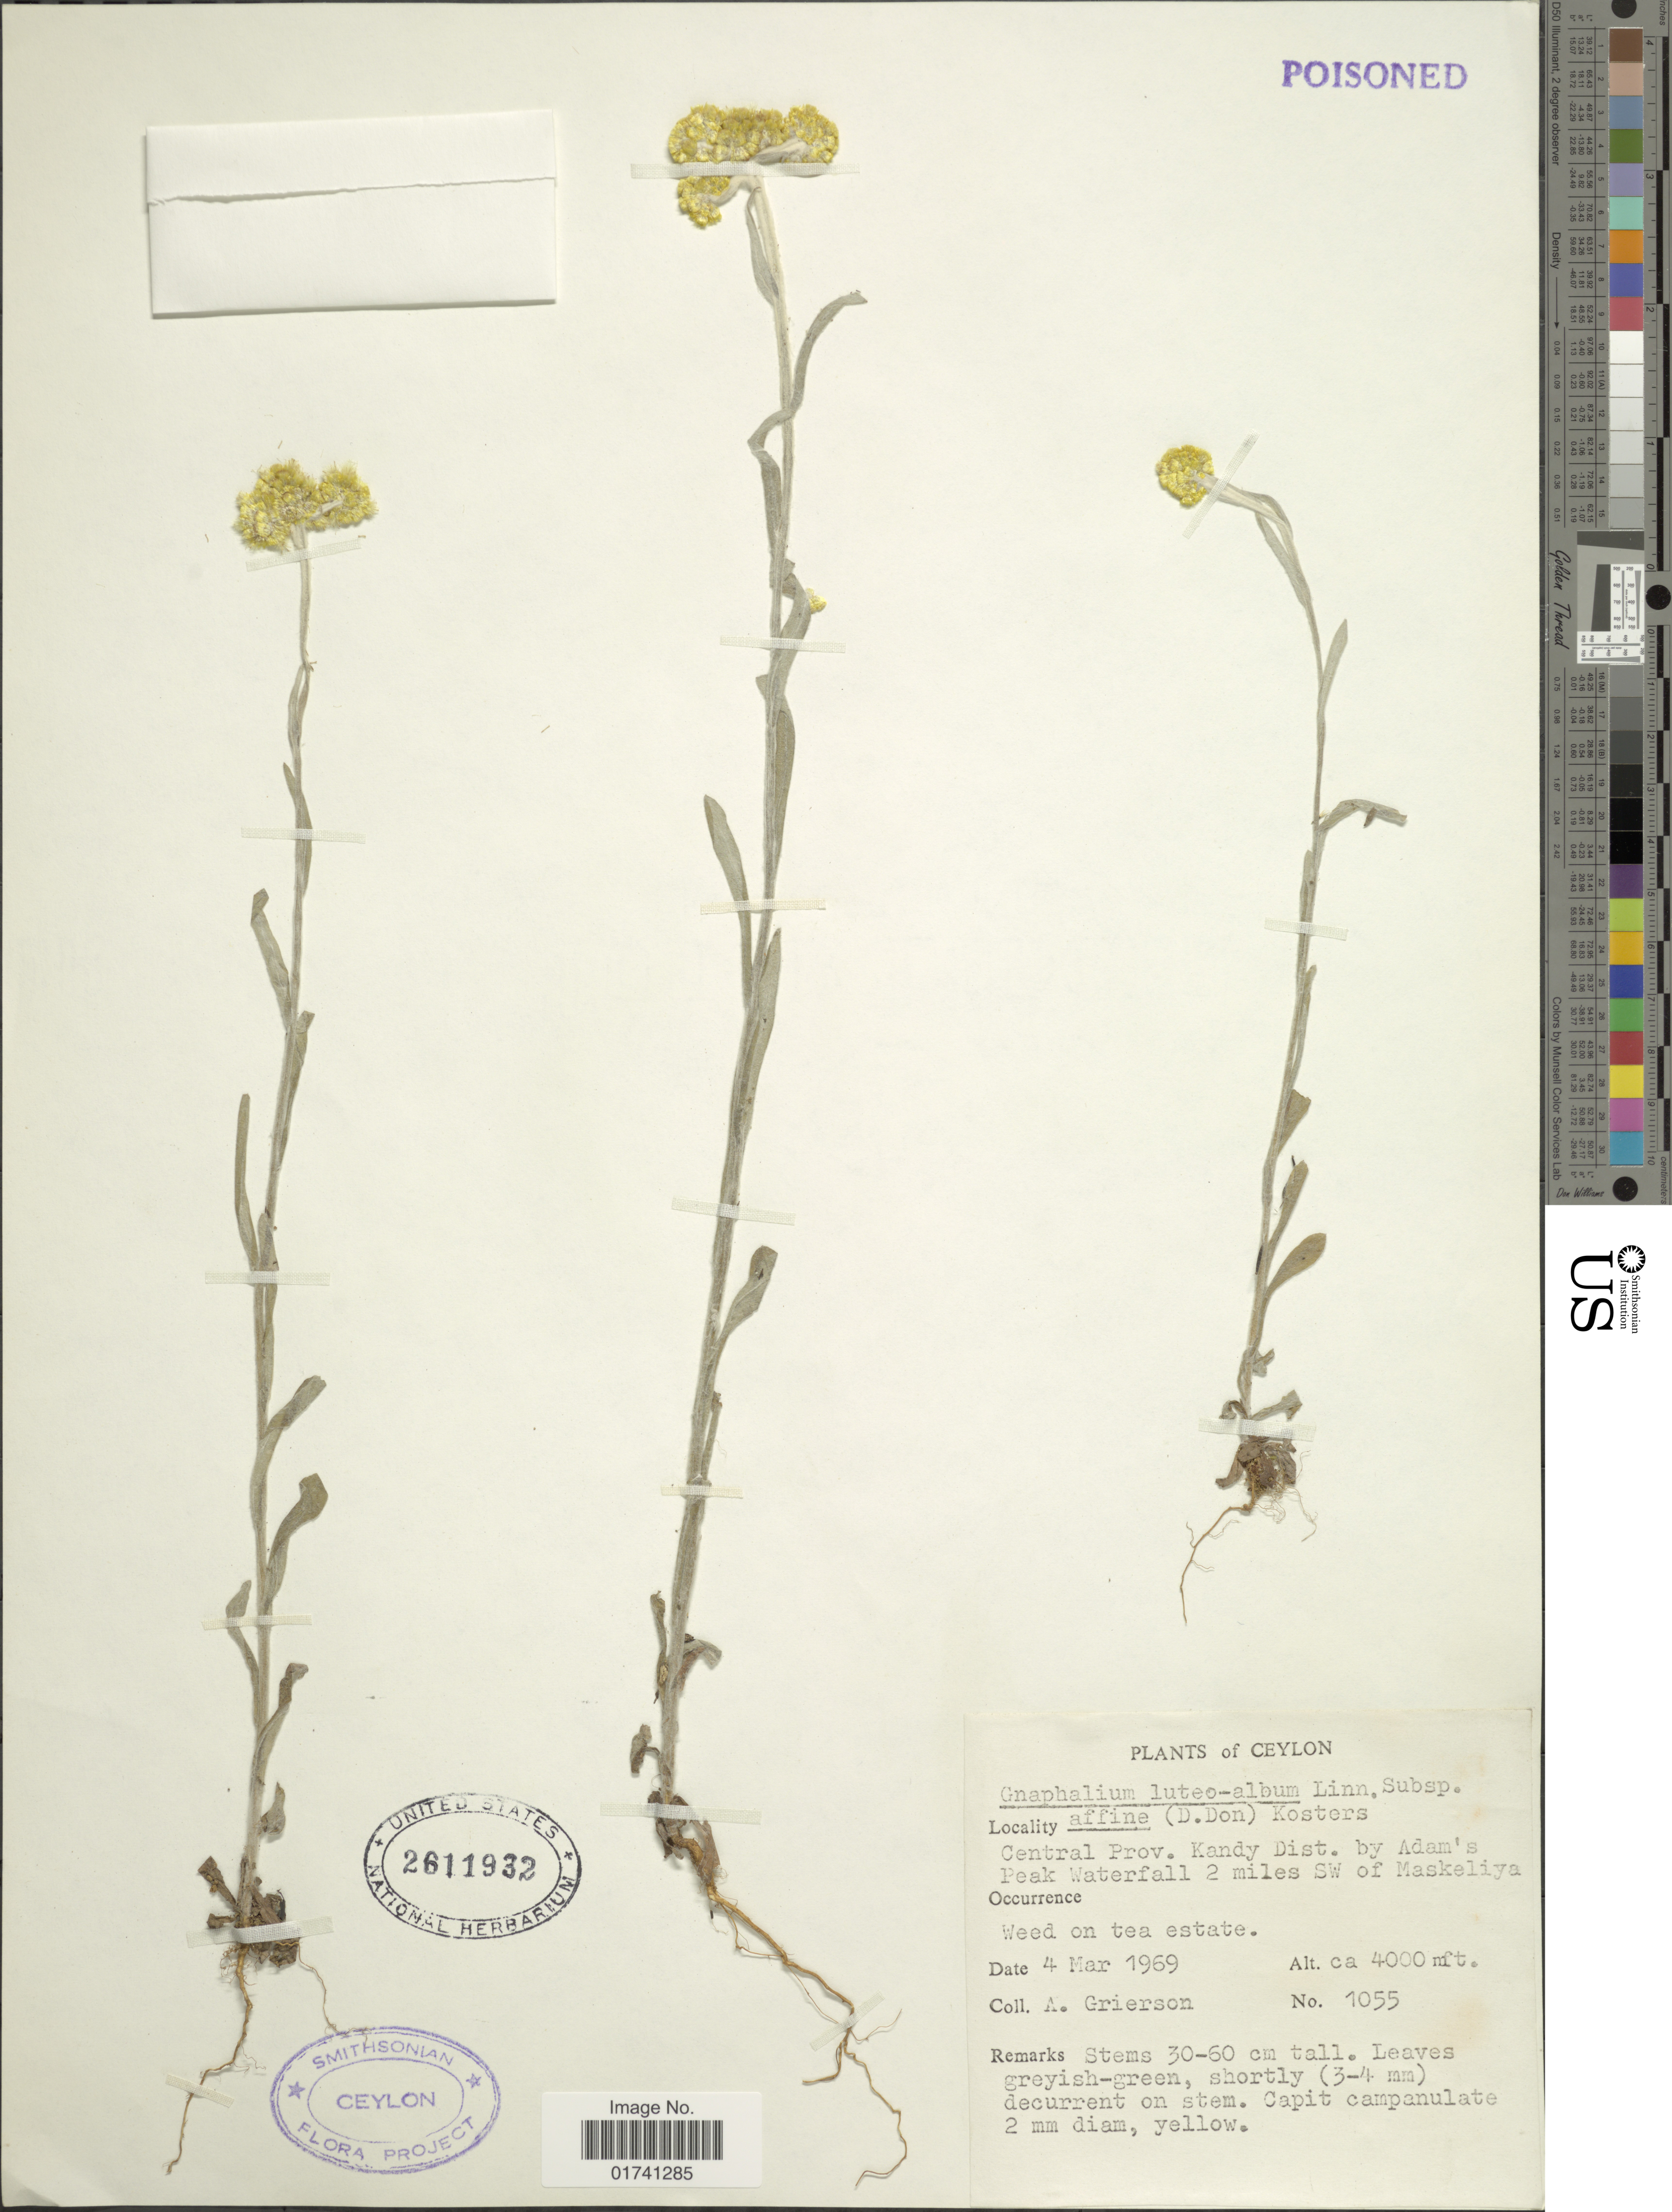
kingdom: Plantae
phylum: Tracheophyta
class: Magnoliopsida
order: Asterales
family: Asteraceae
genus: Laphangium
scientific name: Laphangium luteoalbum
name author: (L.) Tzvelev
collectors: A. Grierson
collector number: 1055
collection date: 1969-03-04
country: Sri Lanka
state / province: Central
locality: Kandy Dist. by Adam's Peak Waterfall 2 miles SW of Maskeliya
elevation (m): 1219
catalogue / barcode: US 2611932